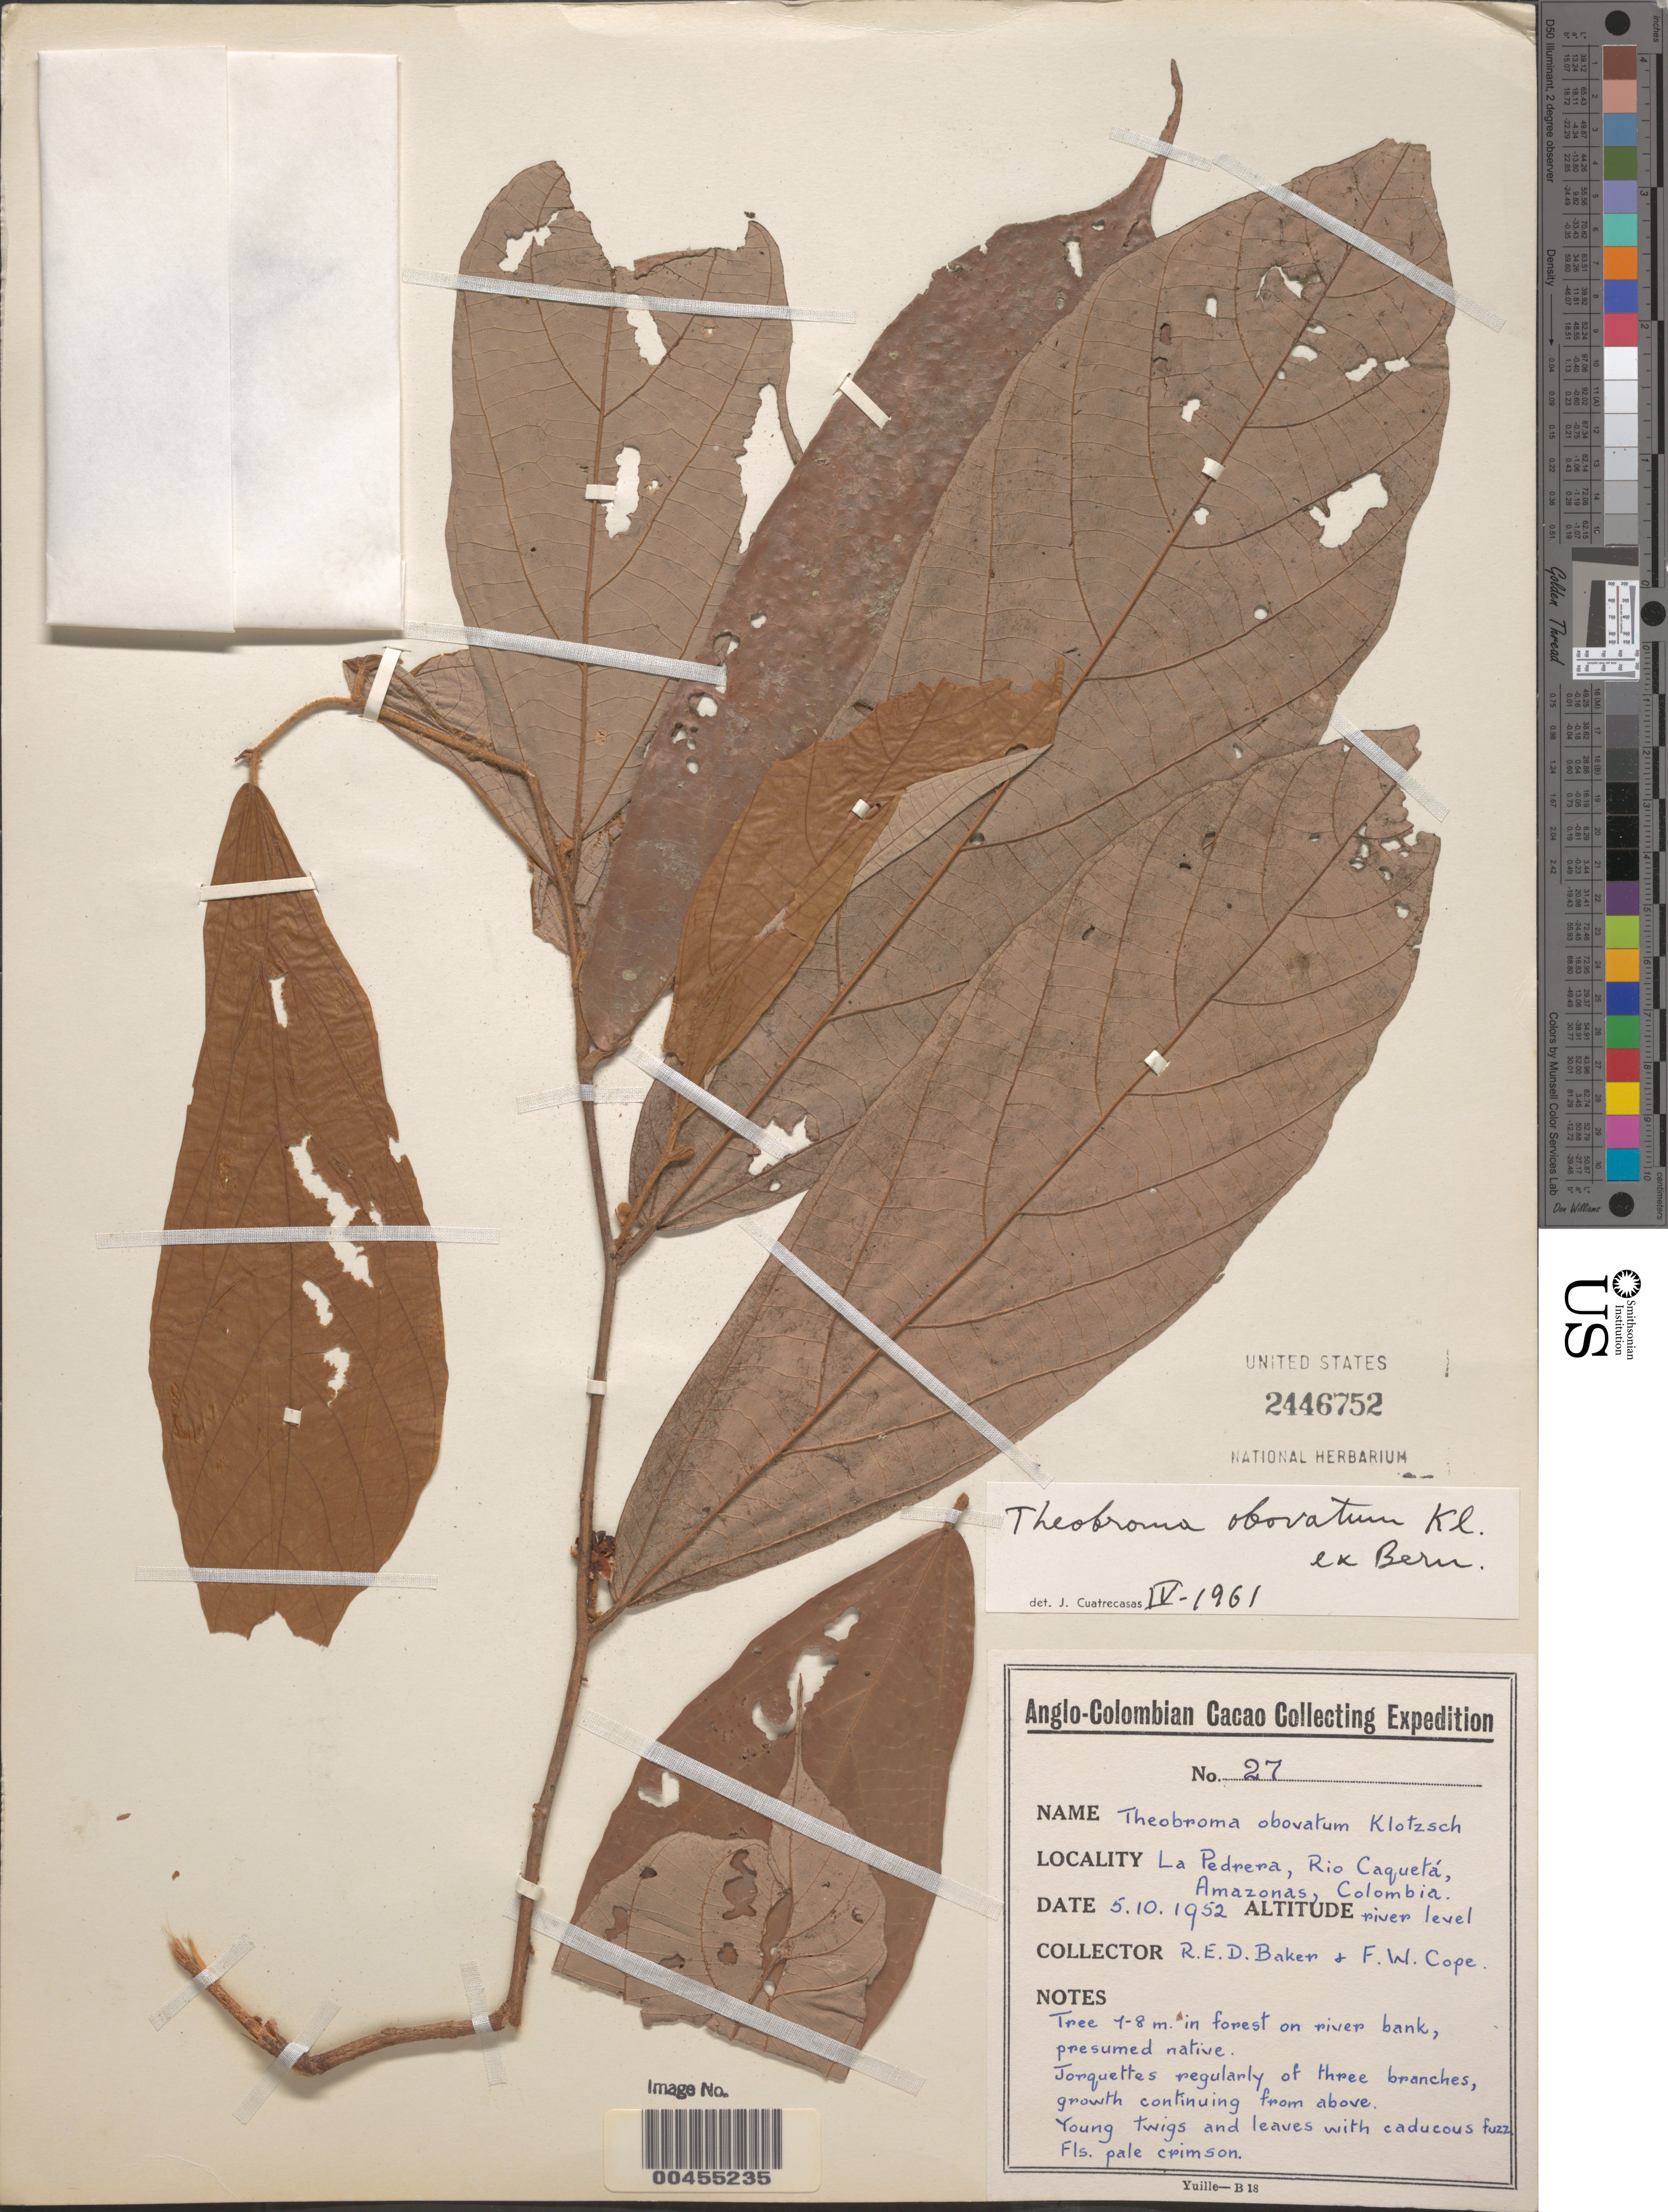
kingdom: Plantae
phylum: Tracheophyta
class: Magnoliopsida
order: Malvales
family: Malvaceae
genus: Theobroma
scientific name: Theobroma obovatum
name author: Klotzsch ex Bernoulli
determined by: Cuatrecasas, J.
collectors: R. E. D. Baker & F. Cope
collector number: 27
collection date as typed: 05 Oct 1952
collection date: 1952-10-05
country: Colombia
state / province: Amazônas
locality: La Pedrera, Río Caquetá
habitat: in forest on river bank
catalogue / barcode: US 2449752